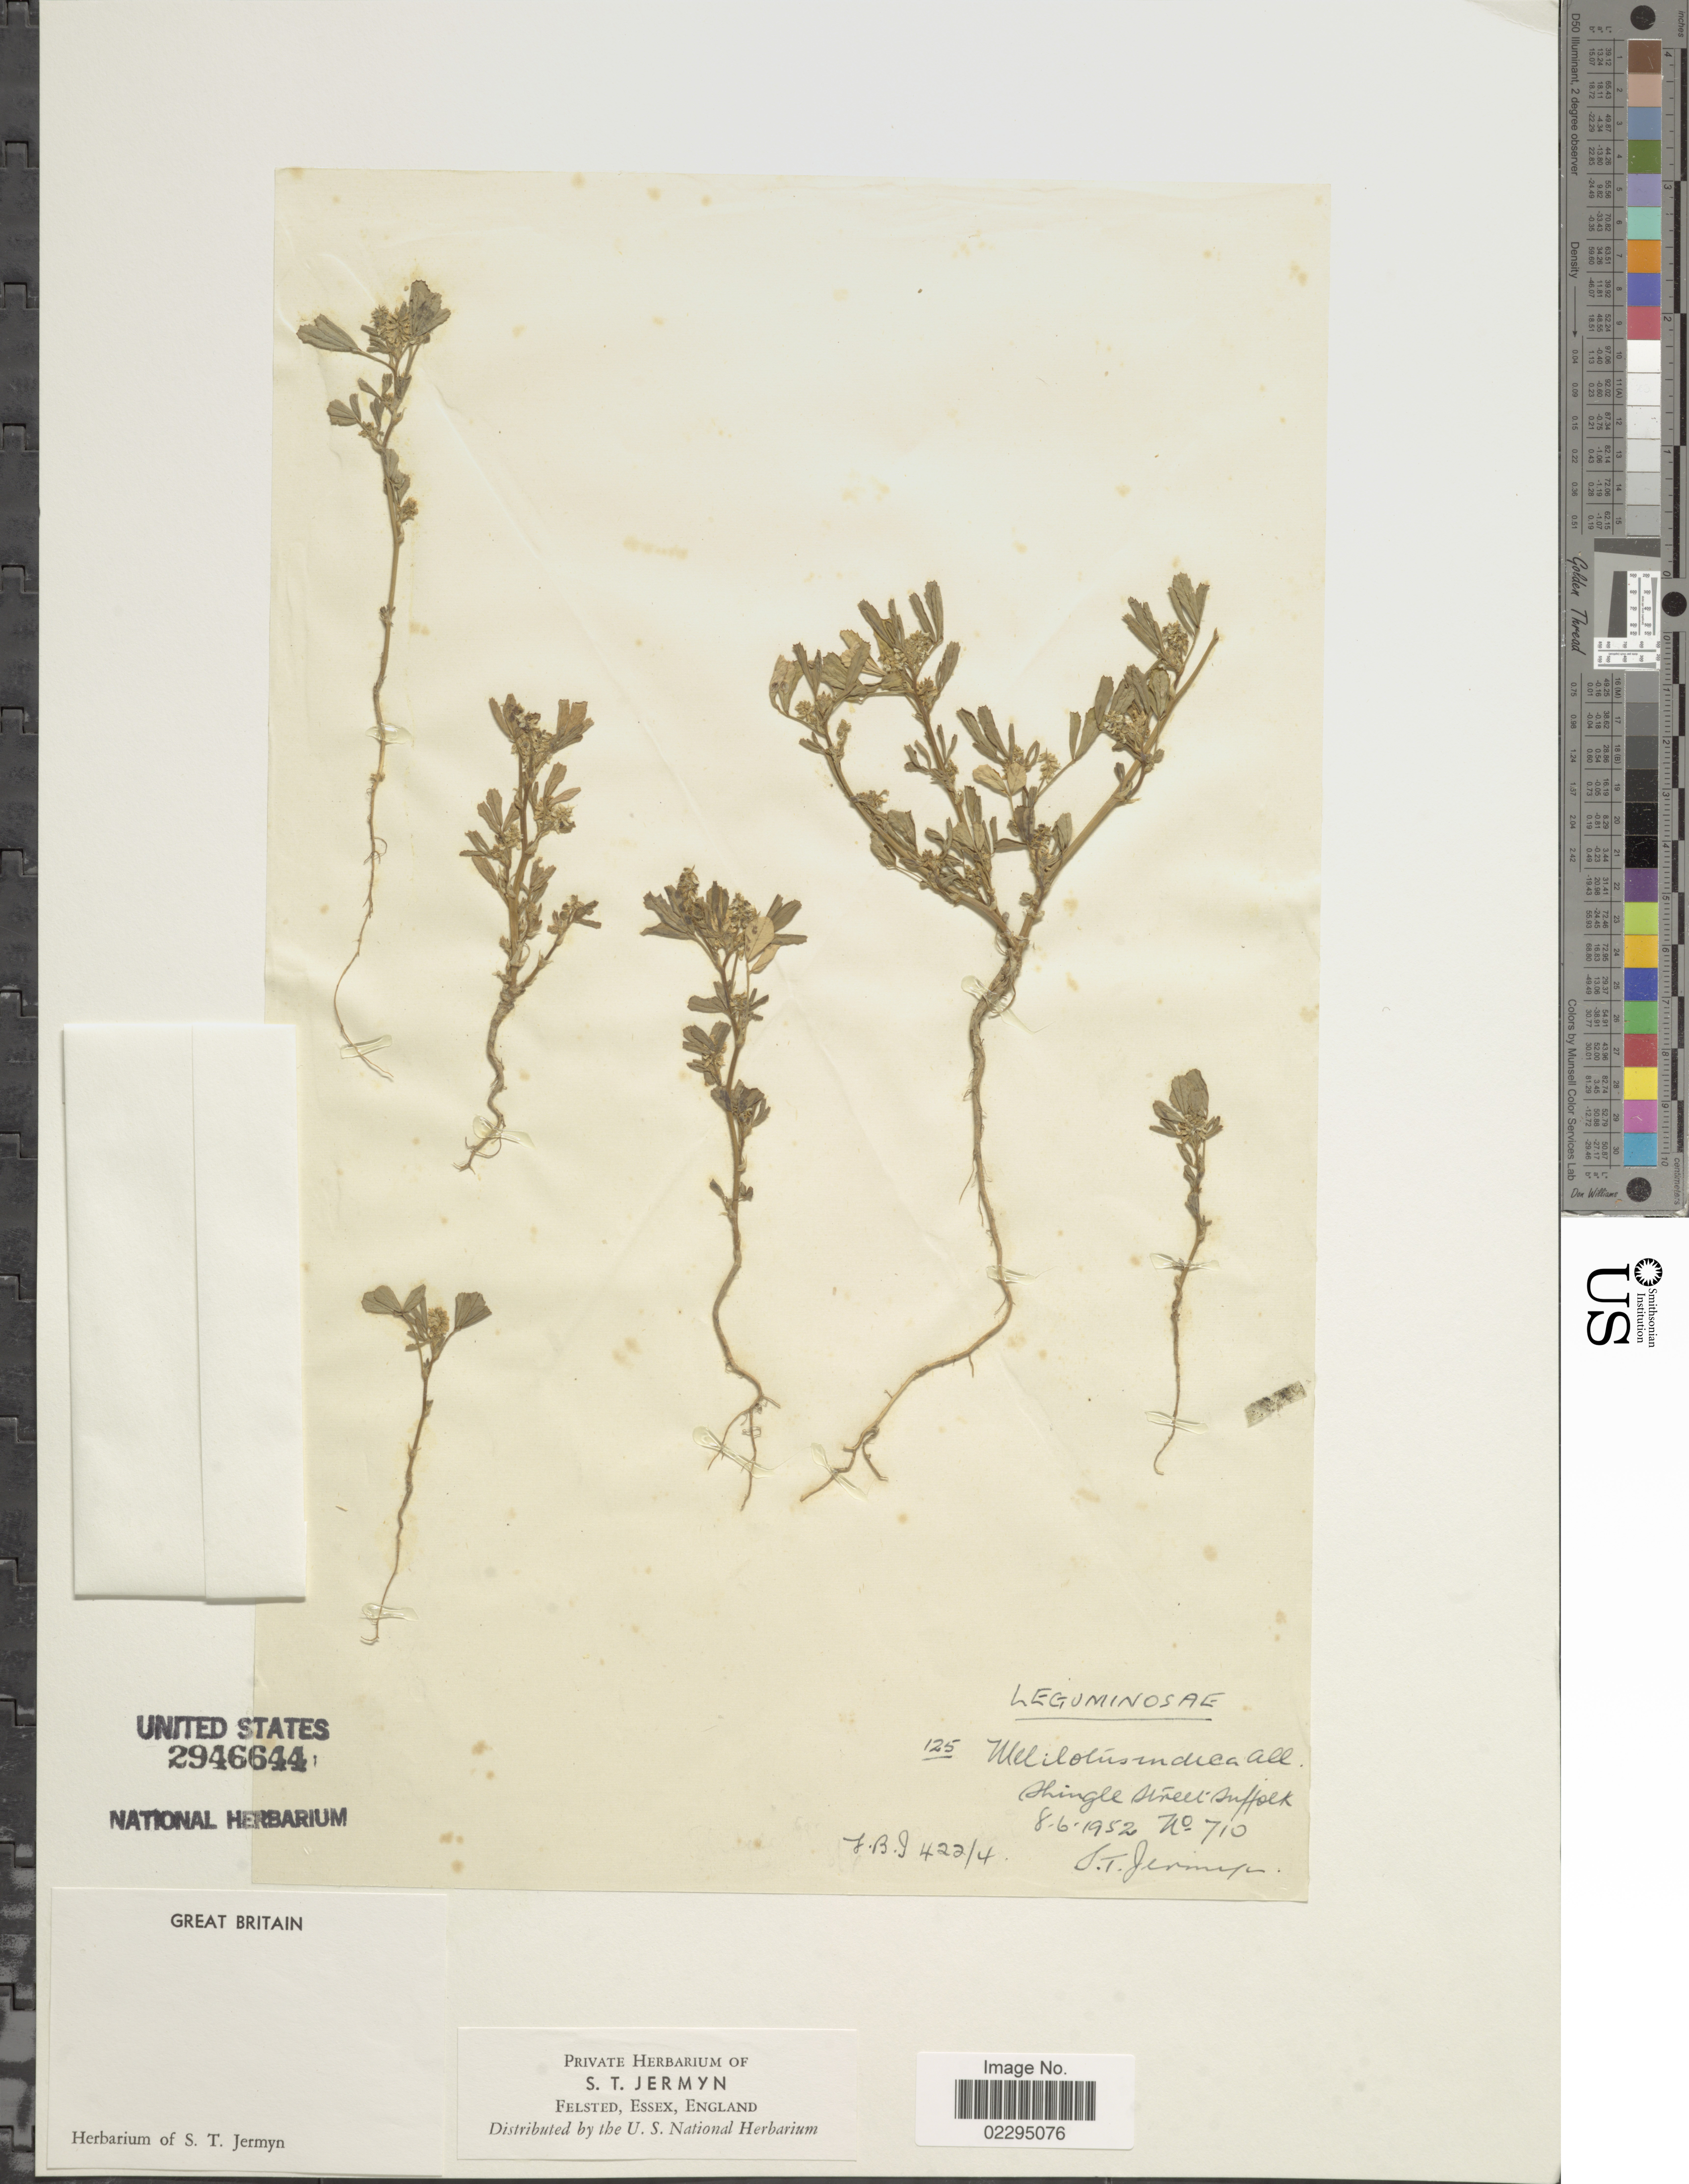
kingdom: Plantae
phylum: Tracheophyta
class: Magnoliopsida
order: Fabales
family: Fabaceae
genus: Melilotus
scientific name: Melilotus indicus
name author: (L.) All.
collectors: S. Jermyn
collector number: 125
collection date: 1952-06-08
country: United Kingdom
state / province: England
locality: Great Britain, Shingle Street Suffolk.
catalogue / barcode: US 2946644